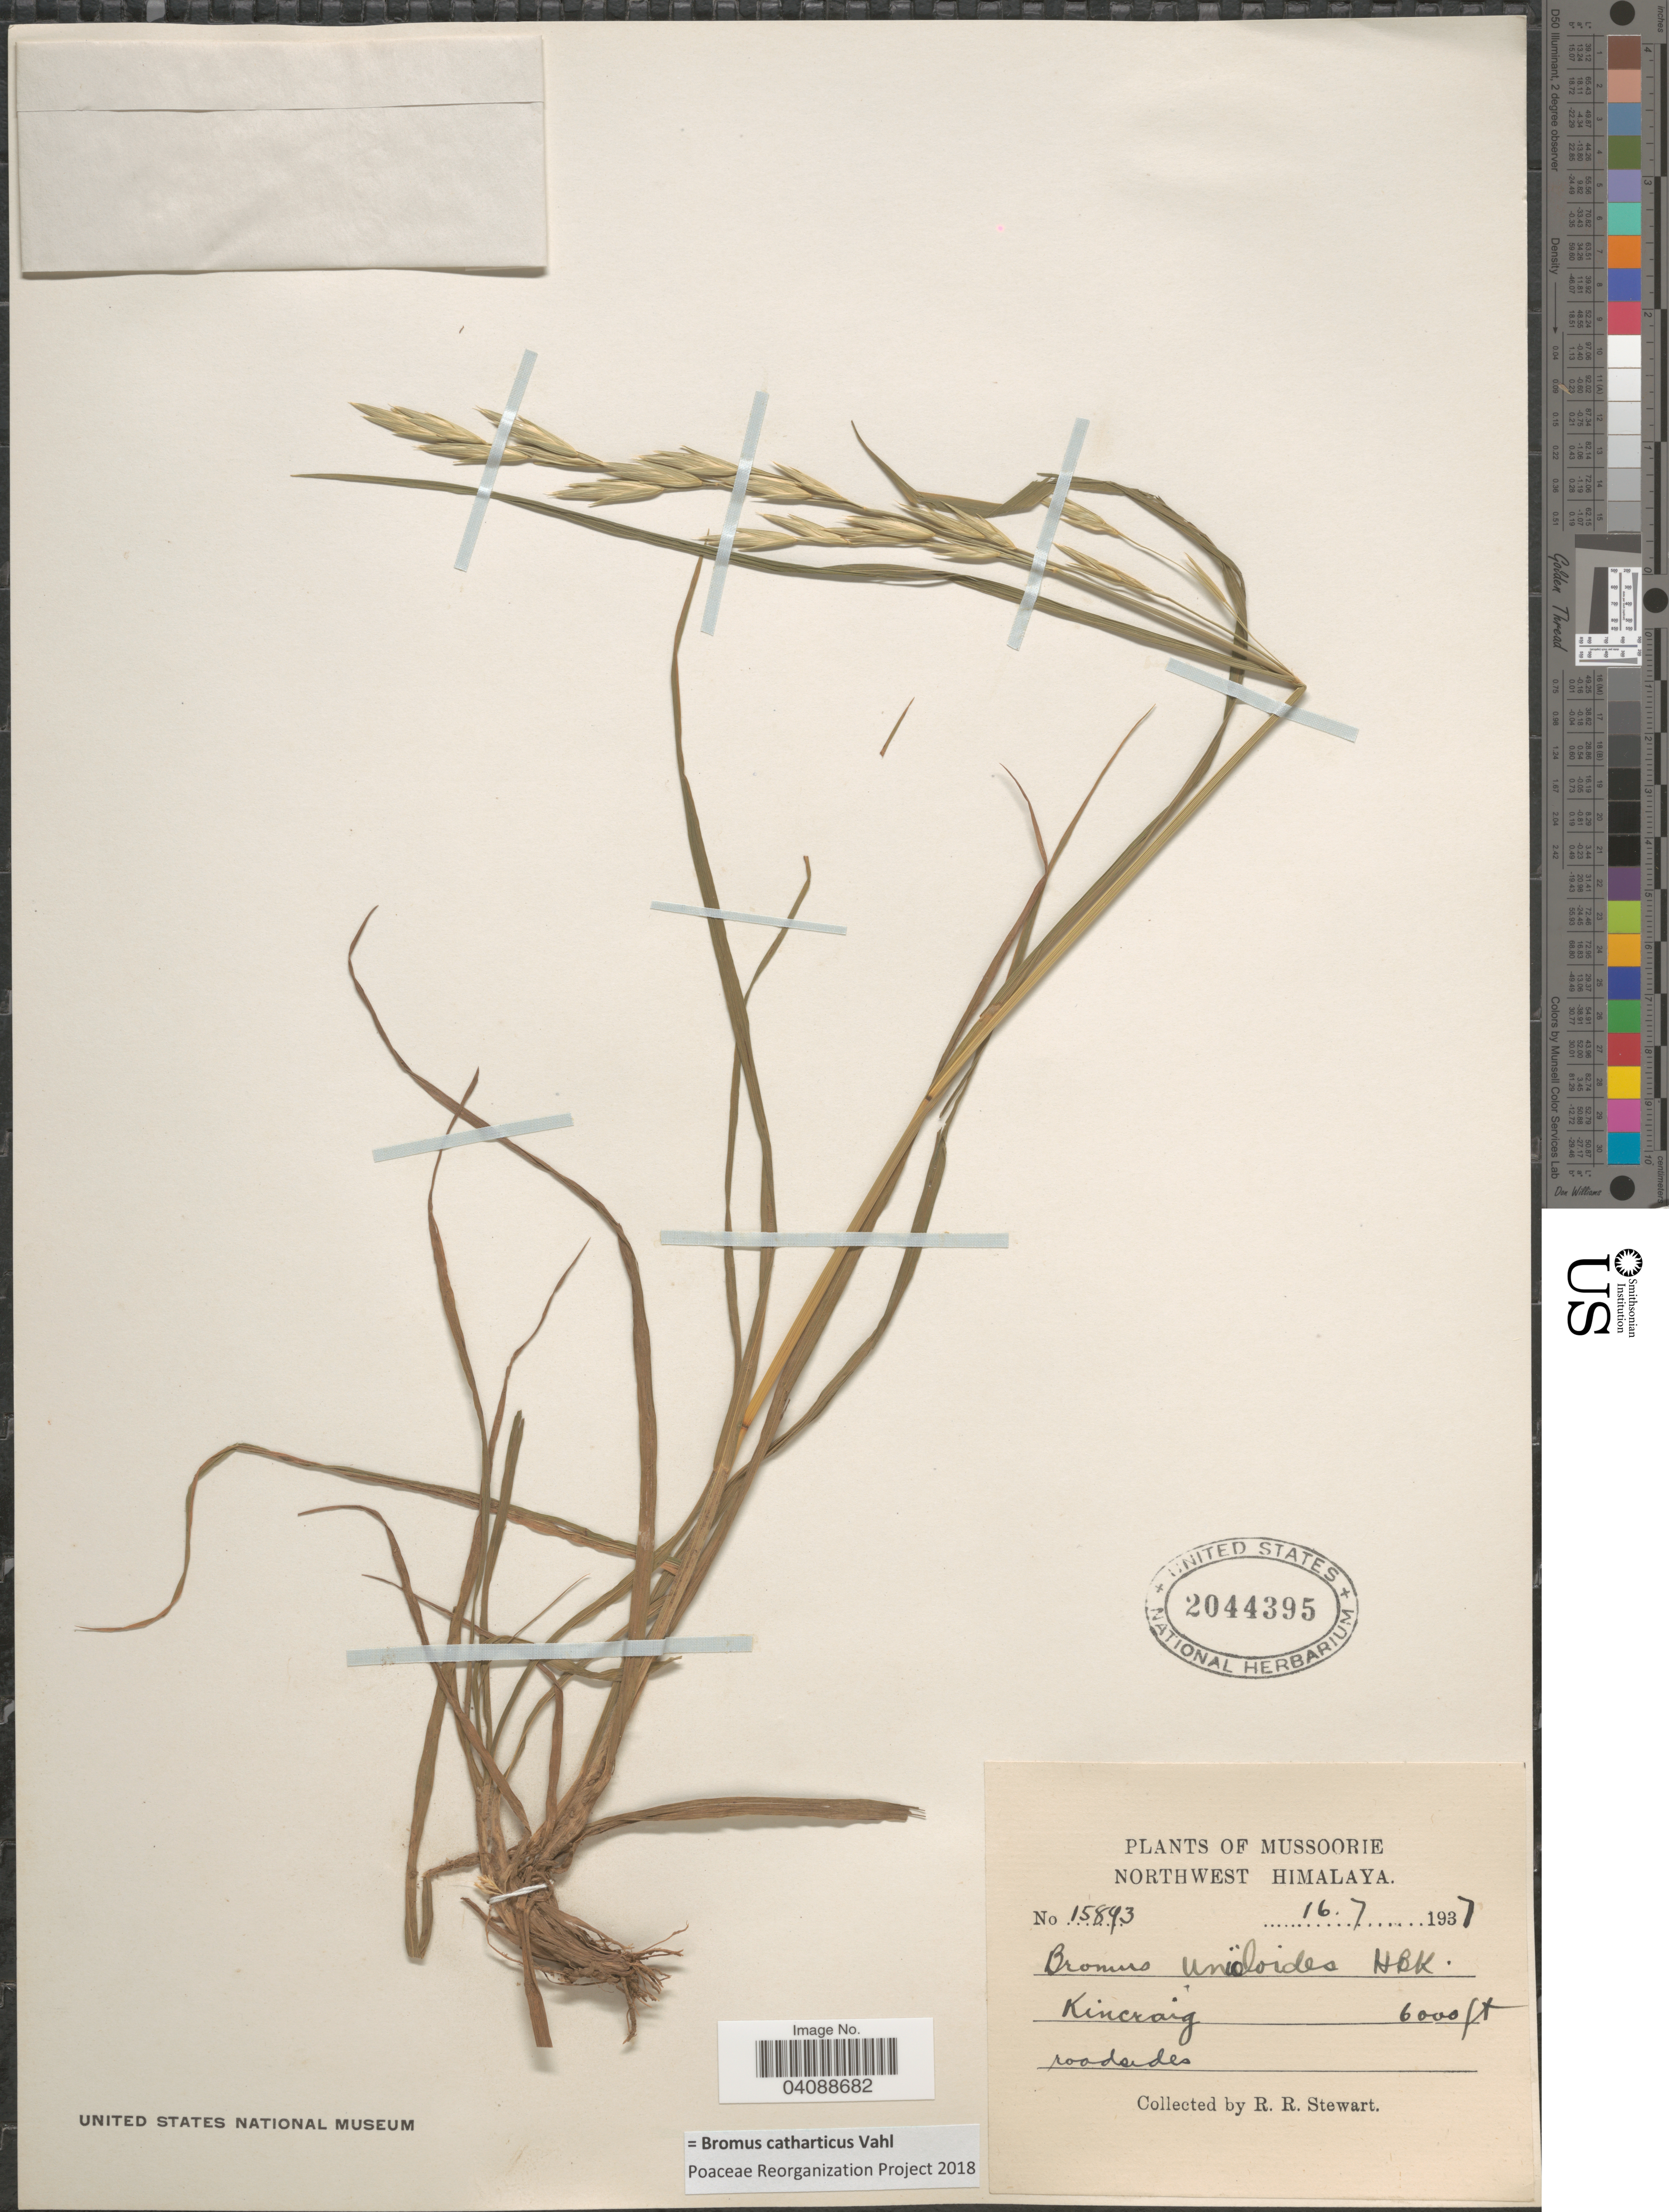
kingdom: Plantae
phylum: Tracheophyta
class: Liliopsida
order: Poales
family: Poaceae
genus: Bromus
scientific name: Bromus catharticus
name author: Vahl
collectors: R. Stewart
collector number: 15893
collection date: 1937-07-16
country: India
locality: Mussoorie. Northwest Himalaya. Kincraig.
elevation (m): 1829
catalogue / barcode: US 2044395